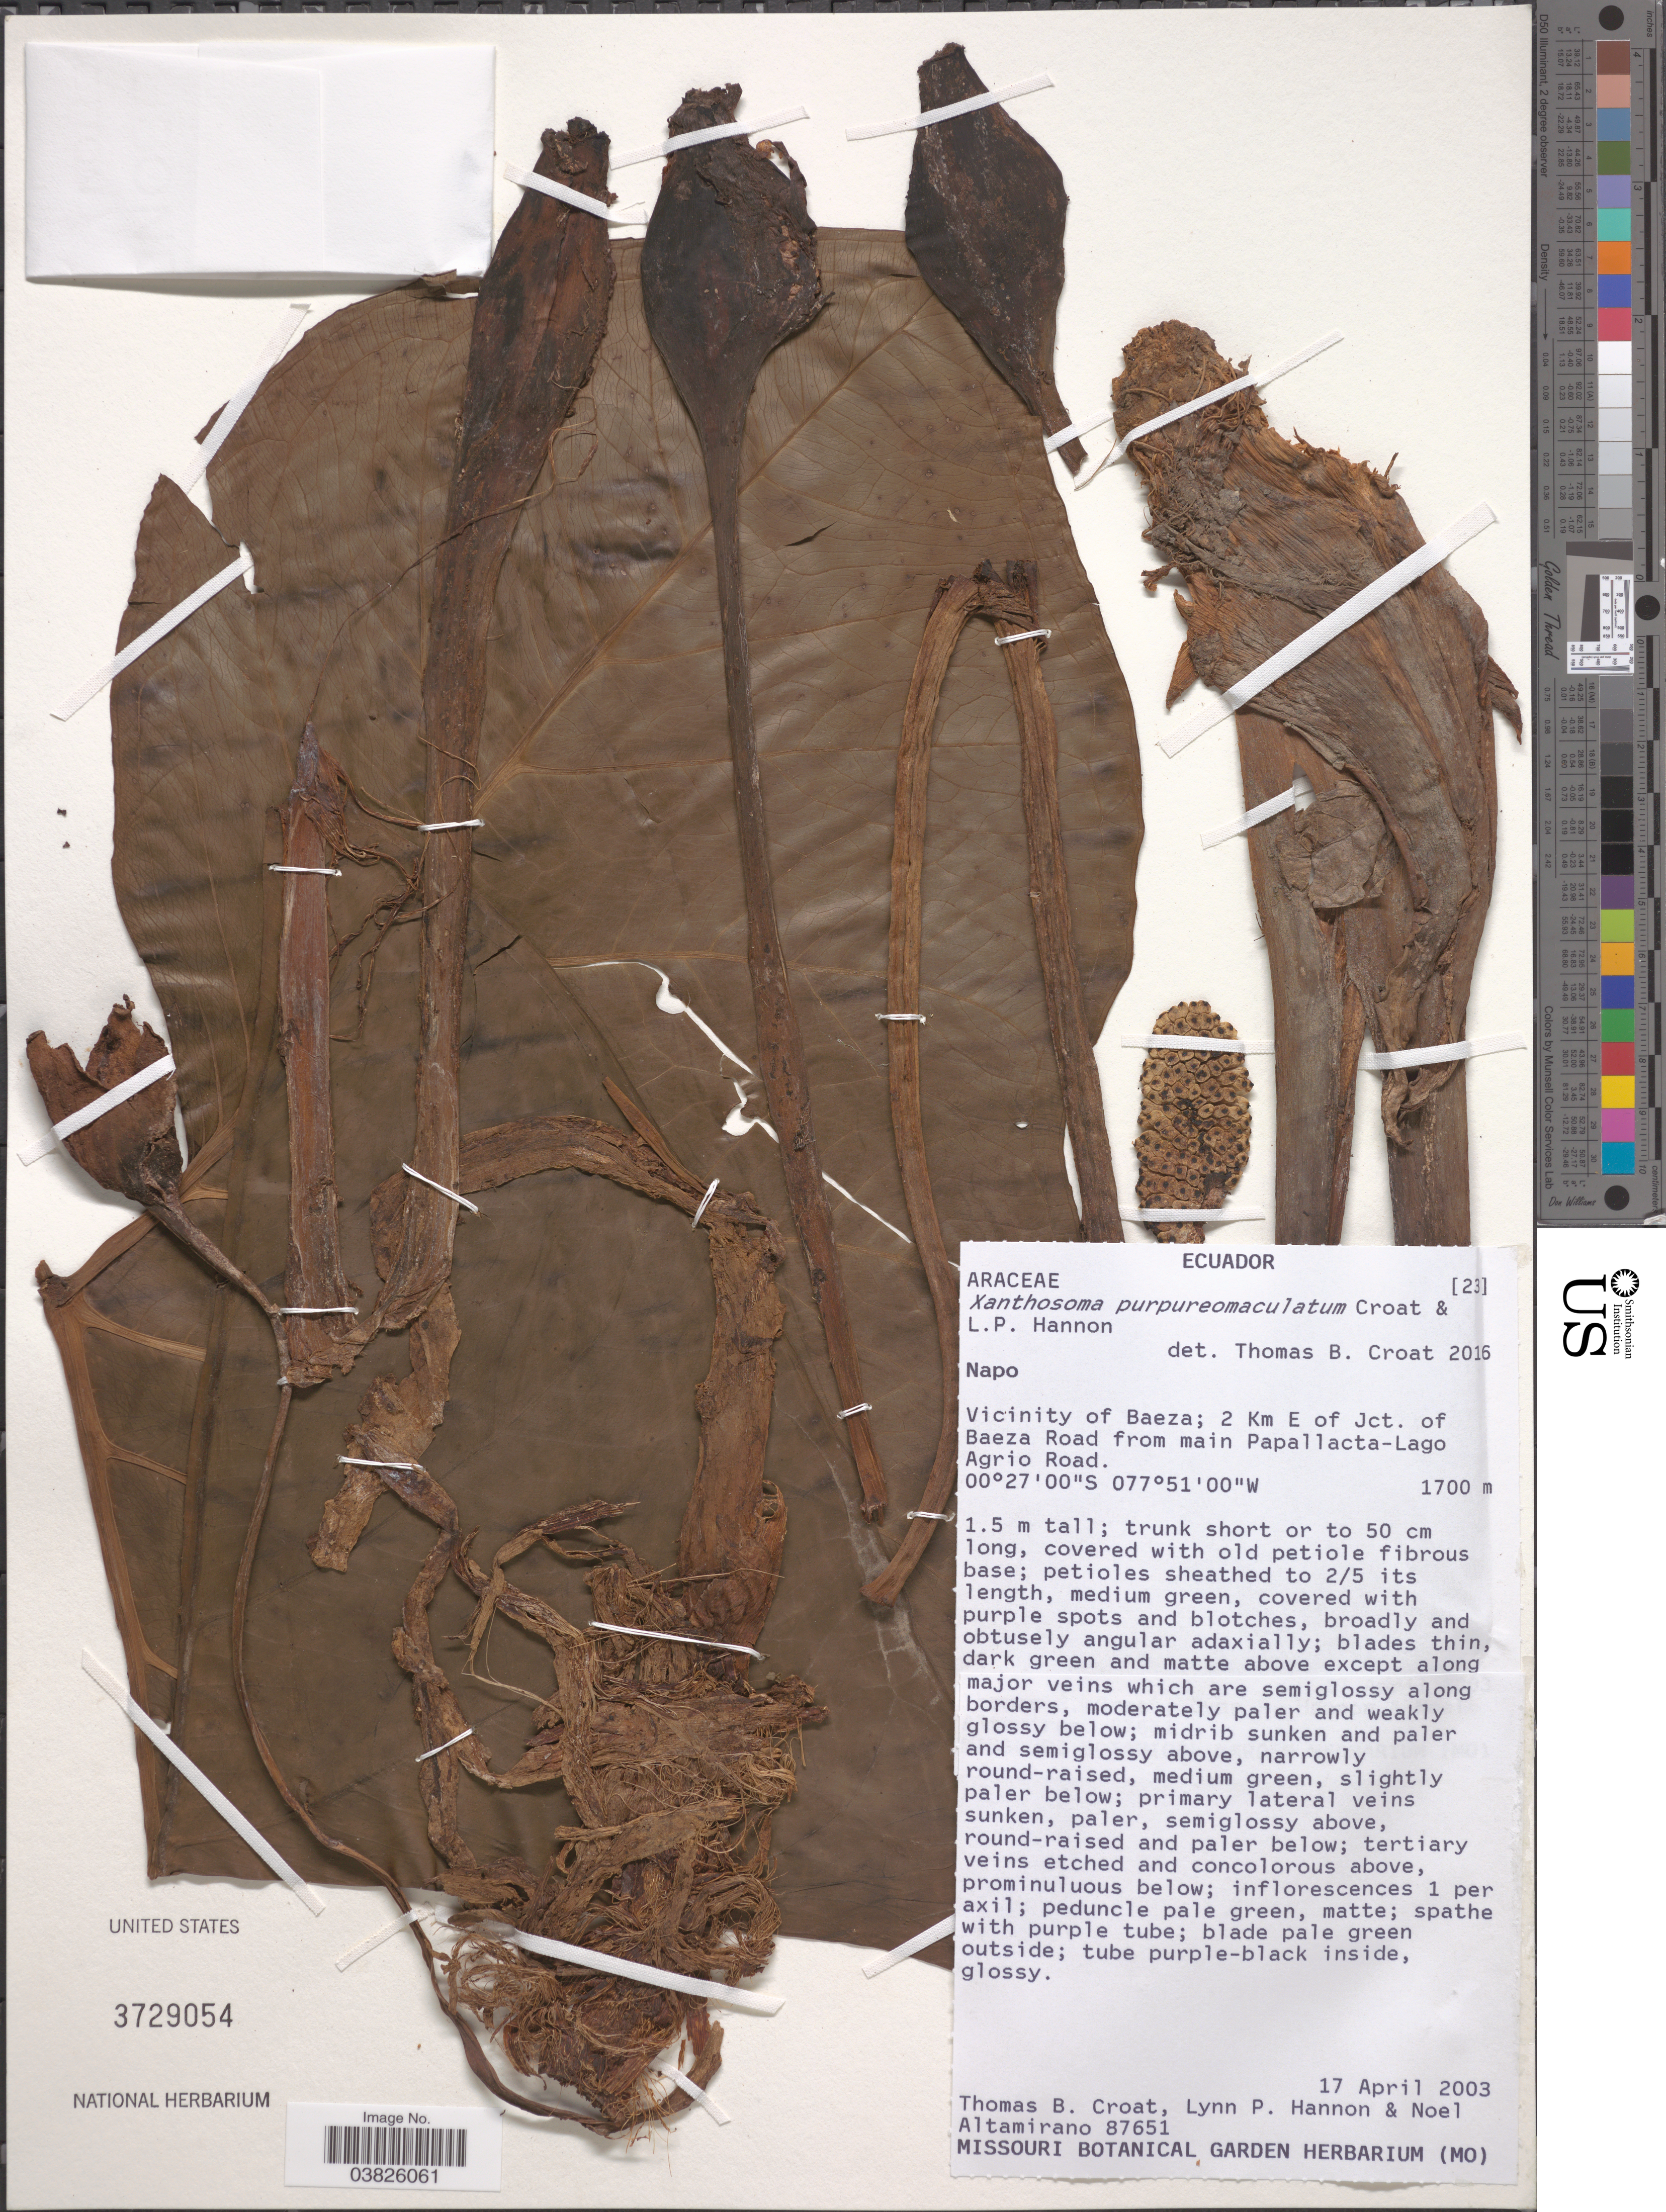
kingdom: Plantae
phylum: Tracheophyta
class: Liliopsida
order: Alismatales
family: Araceae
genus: Xanthosoma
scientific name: Xanthosoma purpureomaculatum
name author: Croat & L.P. Hannon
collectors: T. B. Croat, L. Hannon & N. Altamirano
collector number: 87651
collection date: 2003-04-17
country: Ecuador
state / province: Napo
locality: Vicinity of Baeza; 2 Km E of Jct. of Baeza Road from main Papallacta-Lago. Agrio Road.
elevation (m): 1700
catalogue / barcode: US 3729054